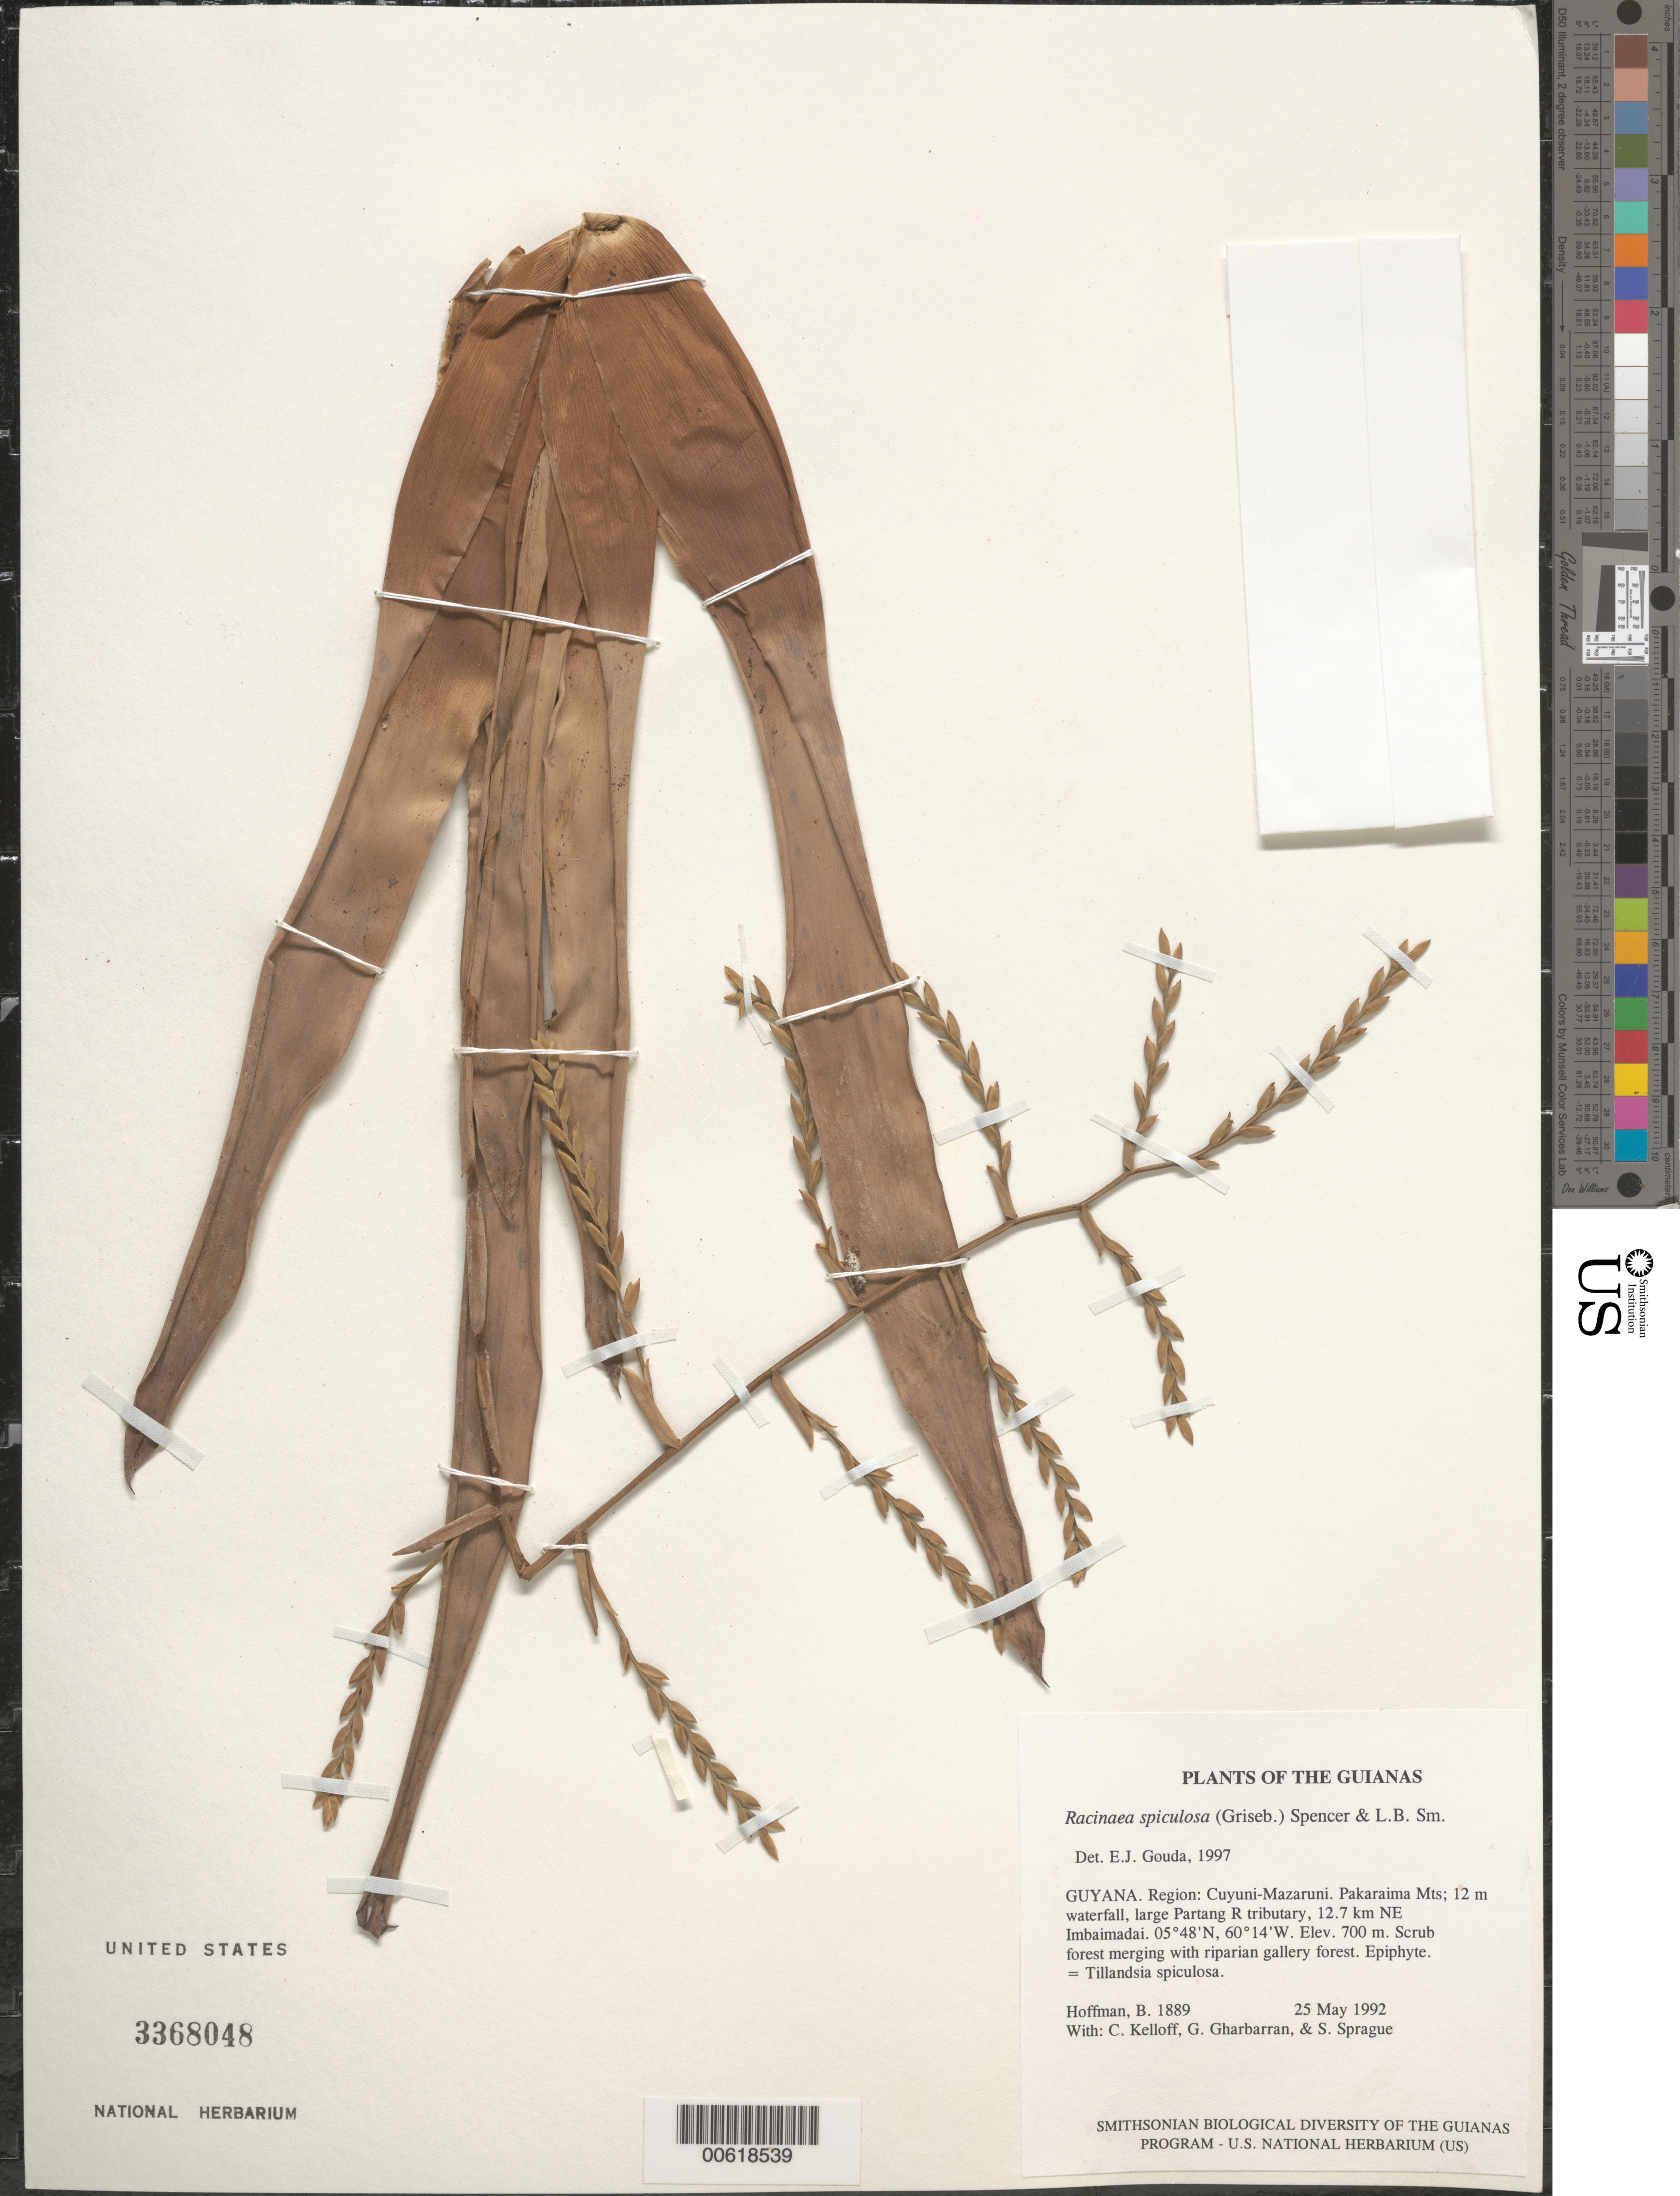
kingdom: Plantae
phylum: Tracheophyta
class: Liliopsida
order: Poales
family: Bromeliaceae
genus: Racinaea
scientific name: Racinaea spiculosa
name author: (Griseb.) M.A. Spencer & L.B. Sm.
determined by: Gouda, E. J.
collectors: B. Hoffman, C. L. Kelloff, G. Gharbarran & S. Sprague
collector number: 1889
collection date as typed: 25 May 1992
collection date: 1992-05-25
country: Guyana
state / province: Cuyuni-Mazaruni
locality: Pakaraima Mts; 12 m waterfall, large Partang River tributary, 12.7 km NE of Imbaimadai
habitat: Scrub forest merging with riparian gallery forest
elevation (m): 700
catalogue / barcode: US 3368048